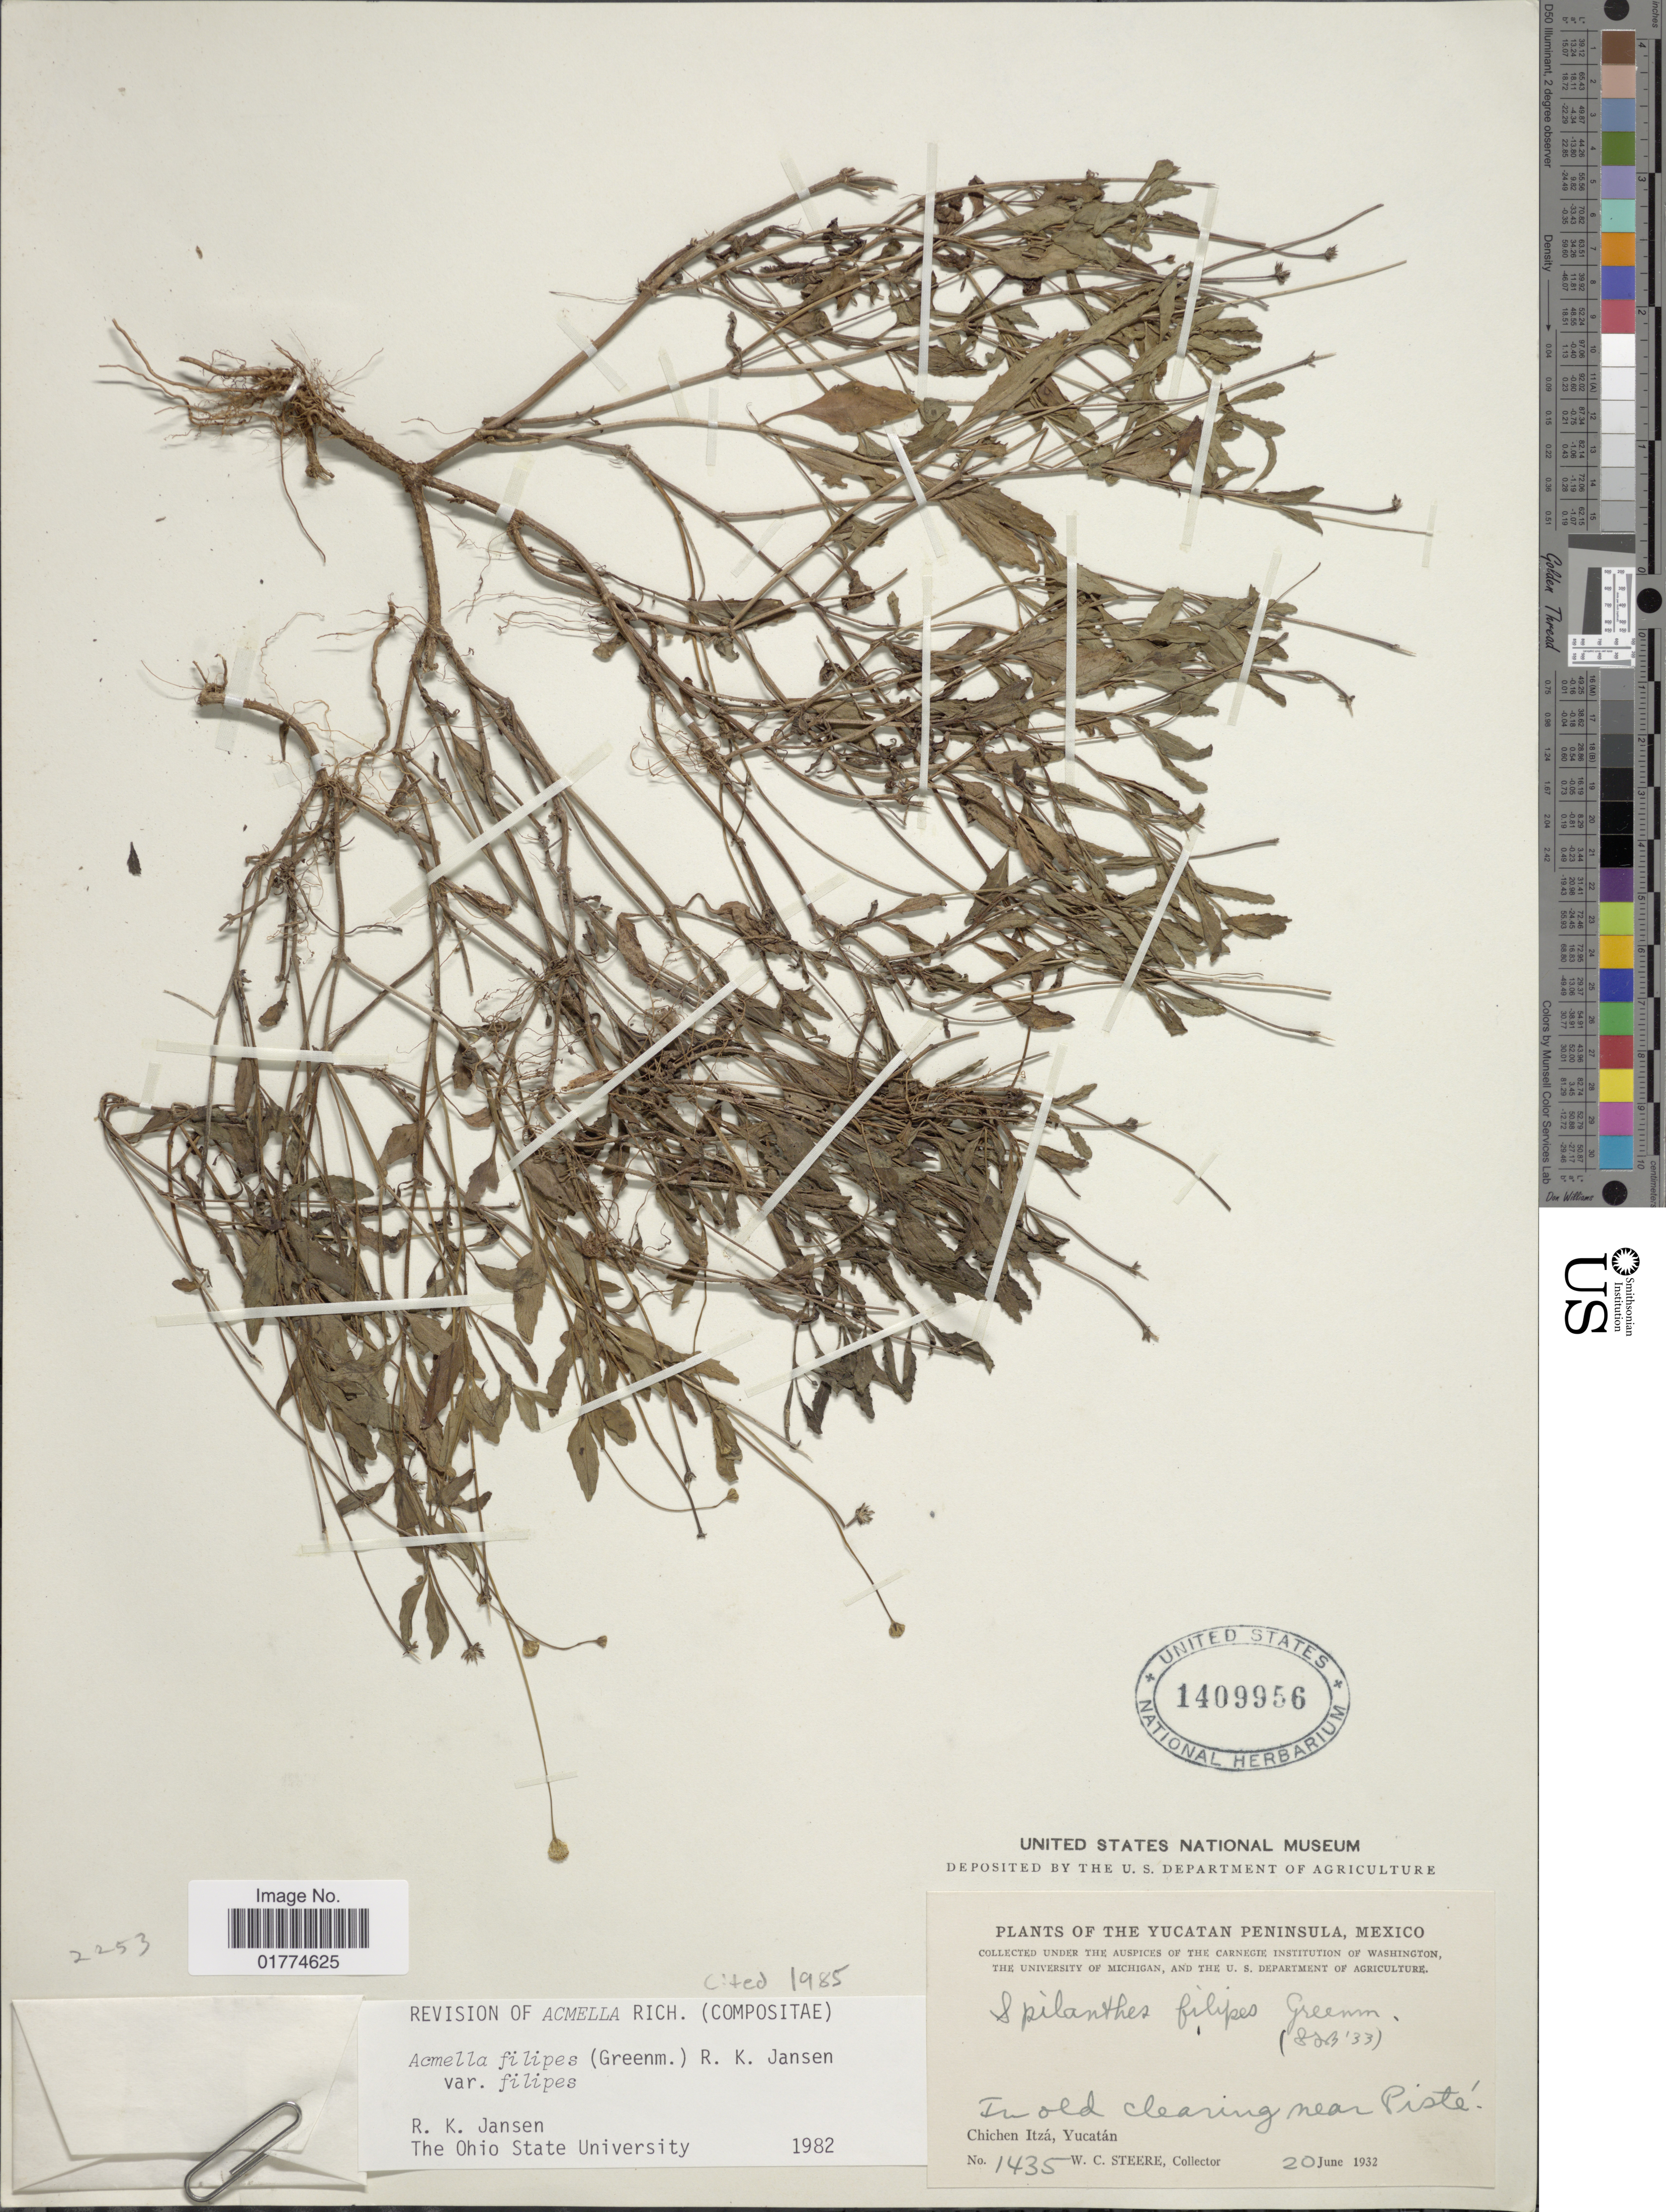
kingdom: Plantae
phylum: Tracheophyta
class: Magnoliopsida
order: Asterales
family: Asteraceae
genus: Acmella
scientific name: Acmella filipes var. filipes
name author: (Greenm.) R.K. Jansen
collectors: W. C. Steere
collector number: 1435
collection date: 1932-06-20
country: Mexico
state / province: Yucatán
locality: In old clearing near Pisté. Chichen Itzá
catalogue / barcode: US 1409956